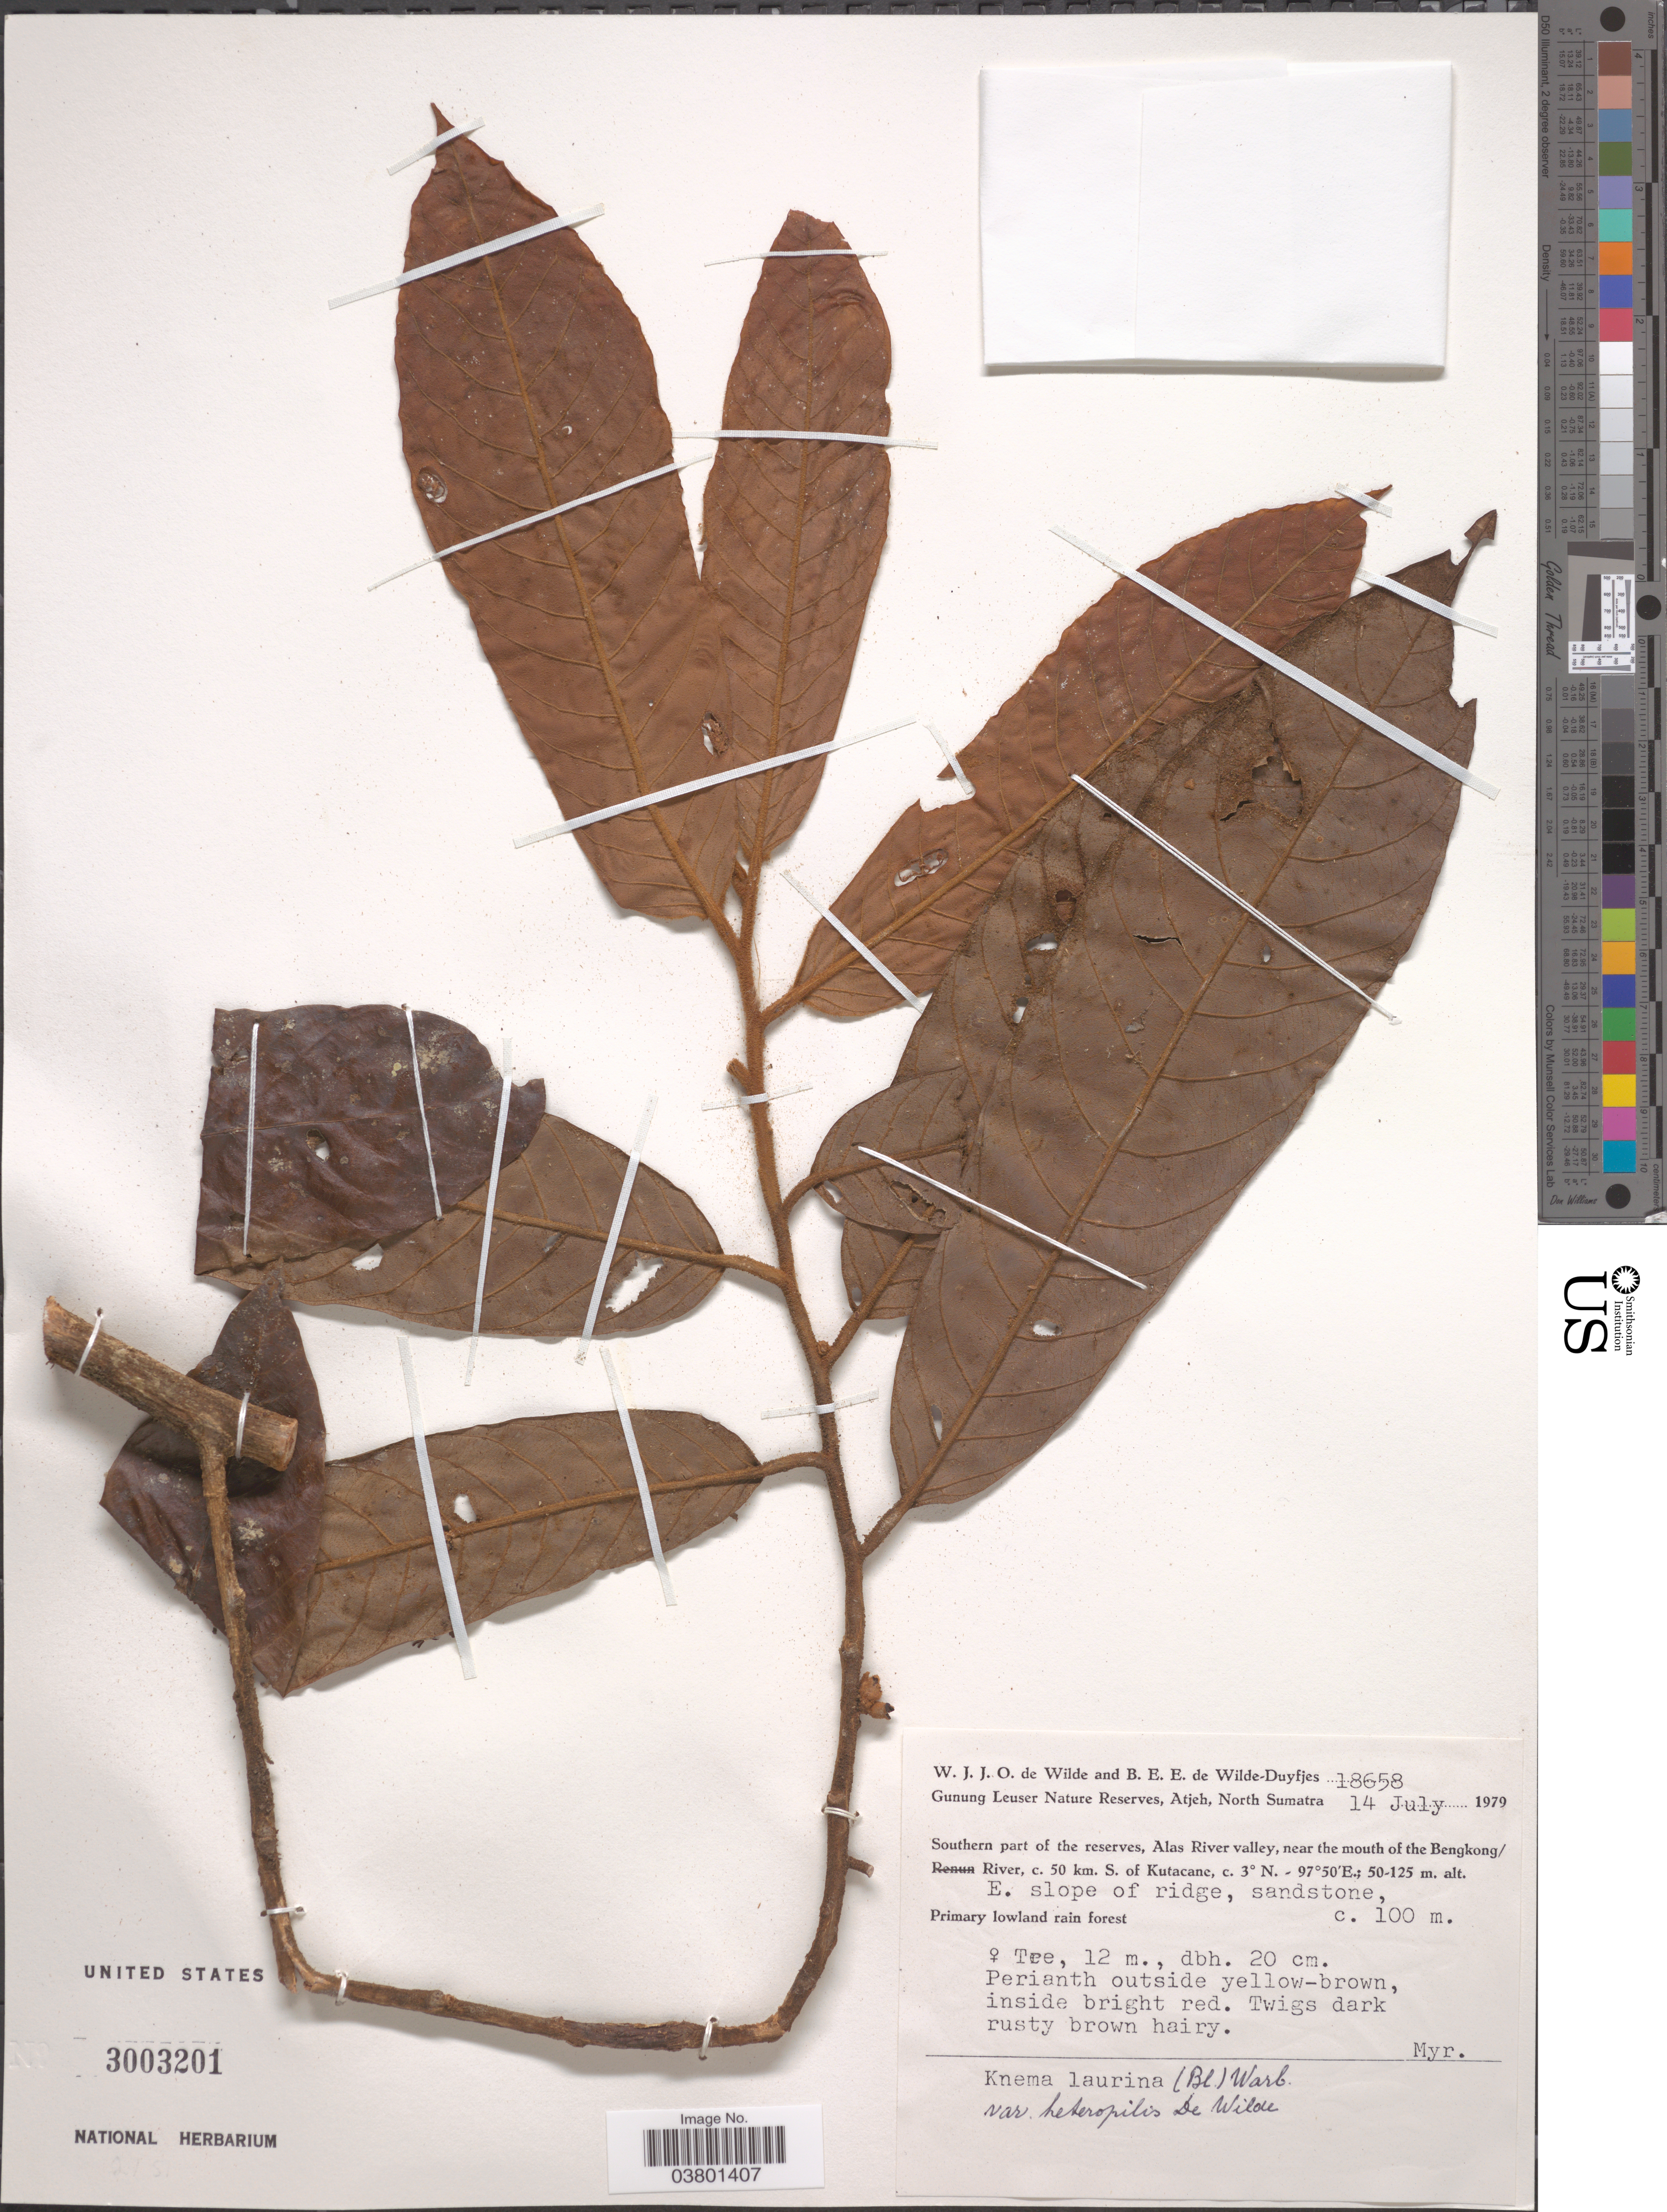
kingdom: Plantae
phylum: Tracheophyta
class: Magnoliopsida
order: Magnoliales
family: Myristicaceae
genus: Knema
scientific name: Knema laurina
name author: Warb.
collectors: W. J. de Wilde & B. E. de Wilde-Duyfjes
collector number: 18658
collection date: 1979-07-14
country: Indonesia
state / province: Sumatra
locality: Gunung Leuser Nature Reserve, Atjeh, North Sumatra. Southern part of the reserves, Alas River valley, near the mouth of the Bengkong/ River, c. 50 km. S. of Kutacane, E. slope of ridge, sandstone.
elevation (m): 50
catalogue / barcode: US 3003201